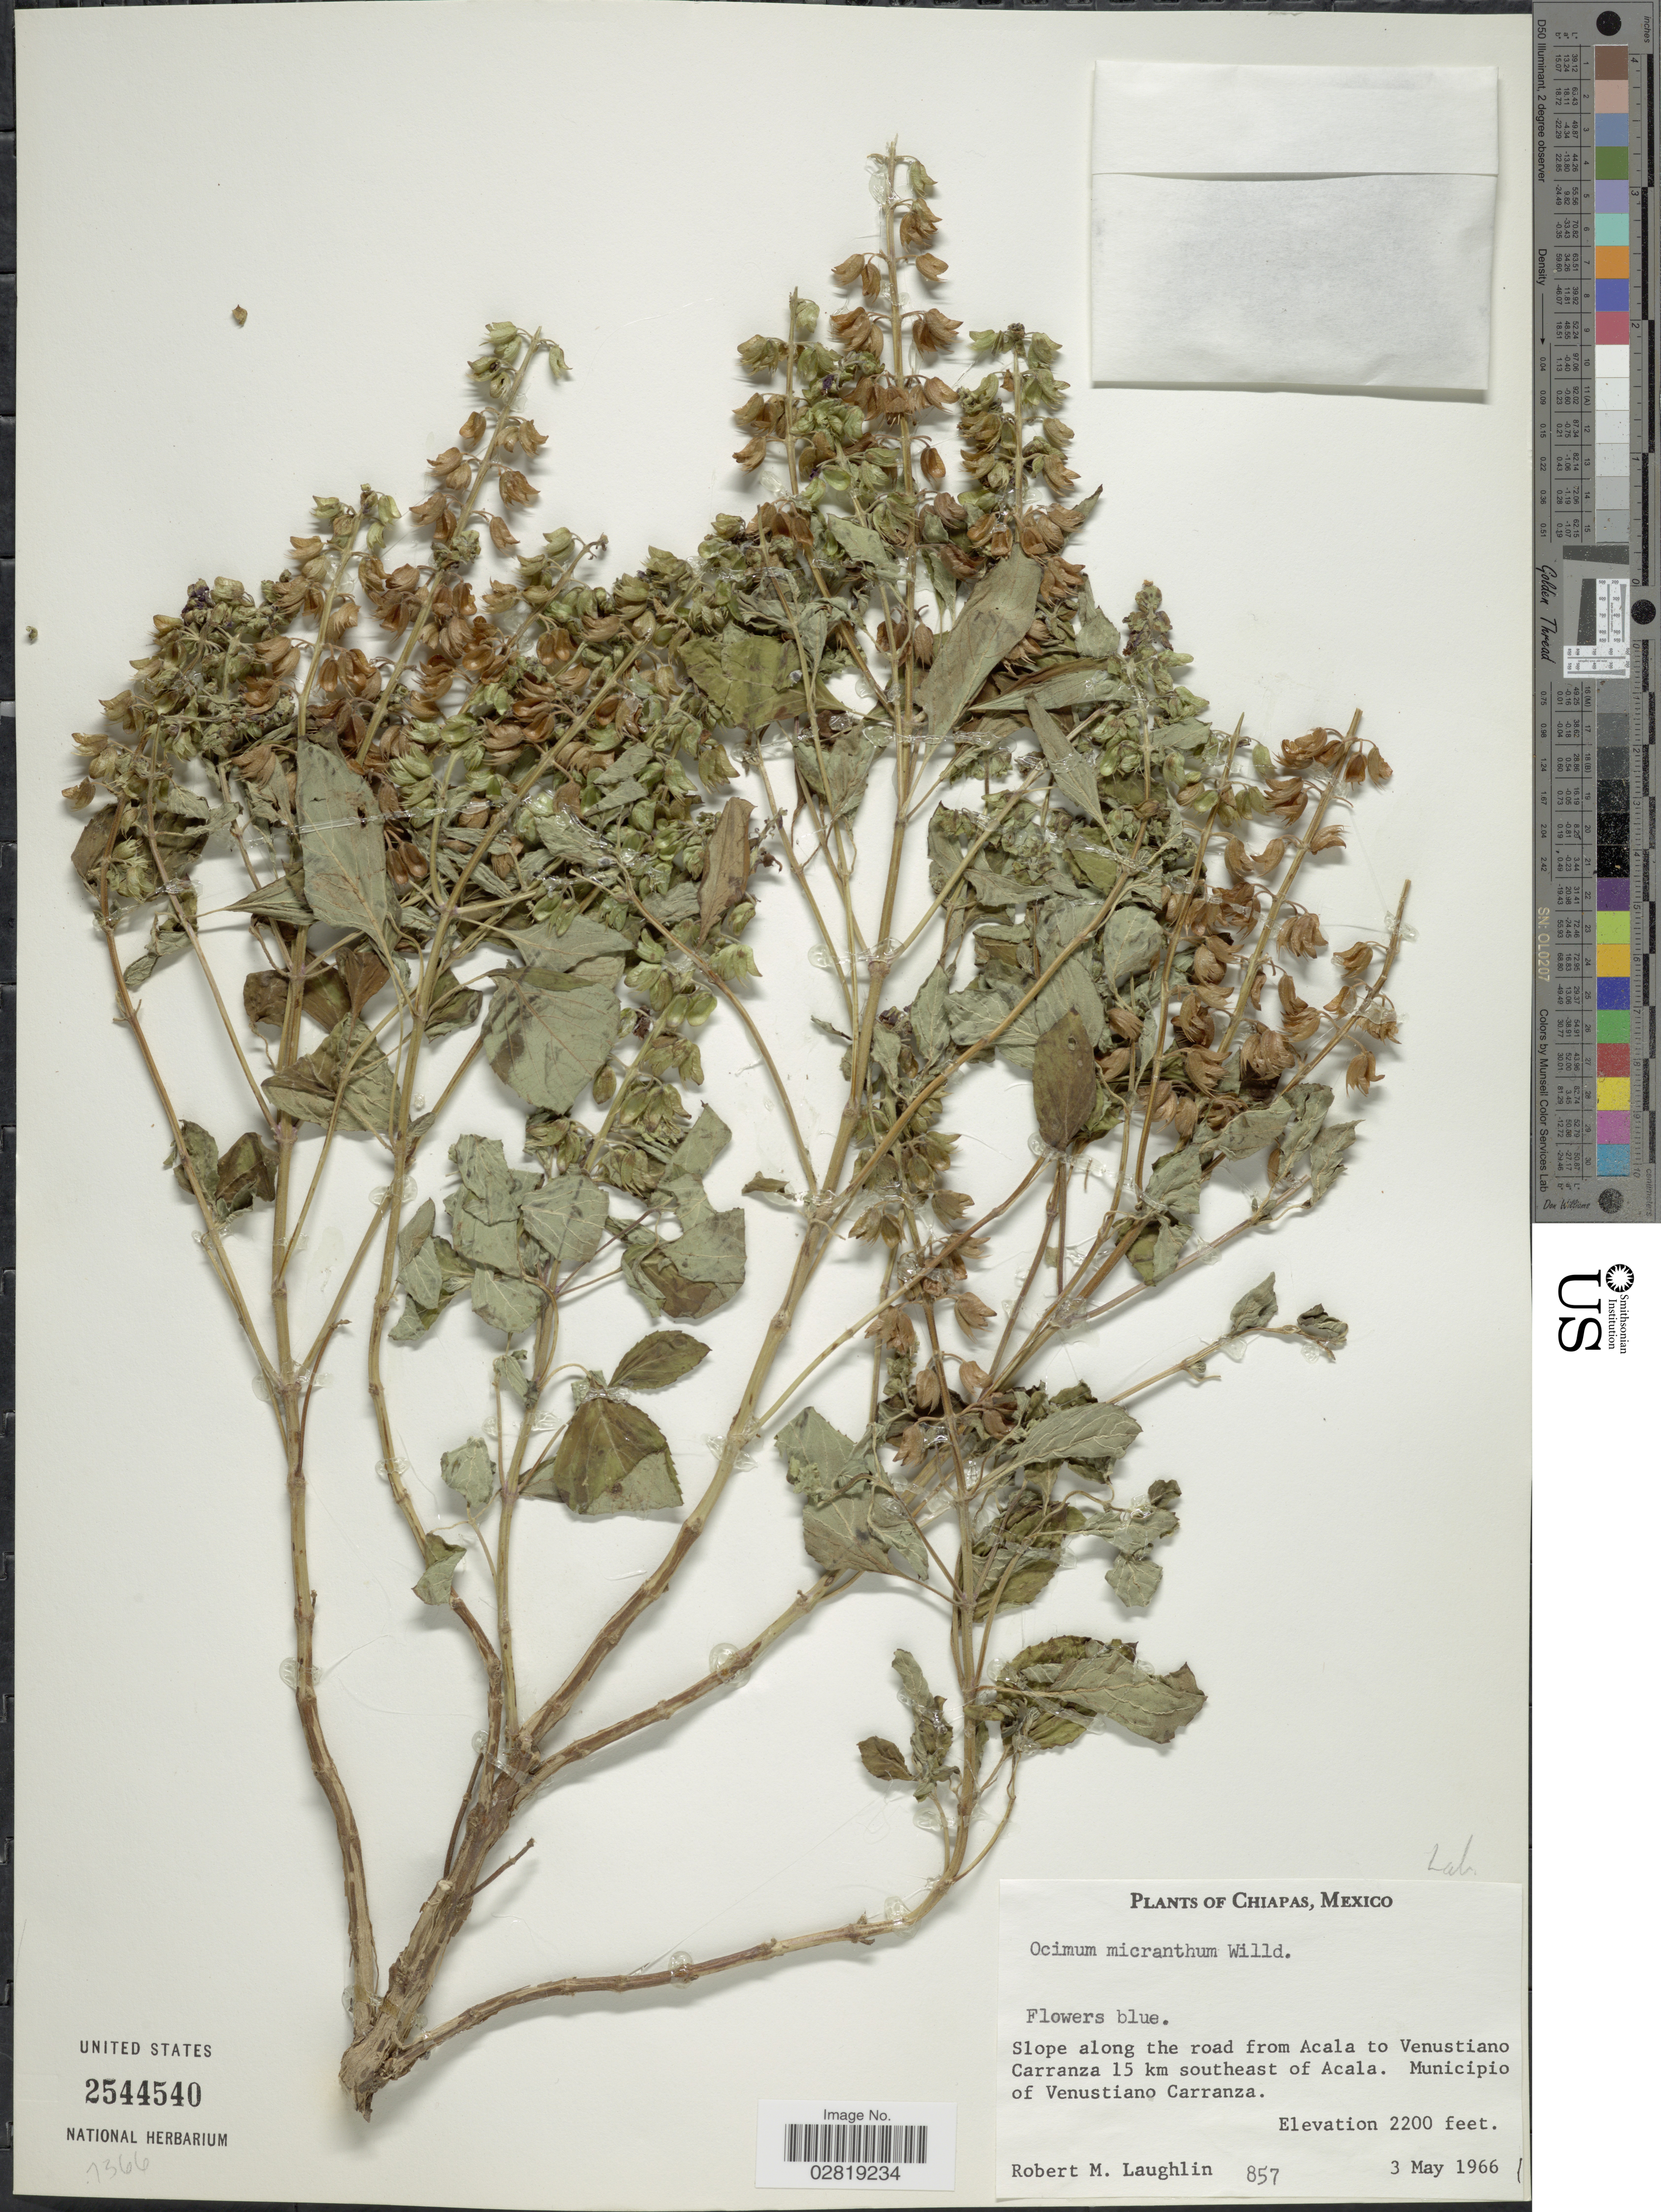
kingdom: Plantae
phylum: Tracheophyta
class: Magnoliopsida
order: Lamiales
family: Lamiaceae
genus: Ocimum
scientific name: Ocimum campechianum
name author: Mill.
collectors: R. M. Laughlin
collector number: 857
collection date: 1966-05-03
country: Mexico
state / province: Chiapas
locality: Slope along the road from Acala to Venustiano Carranza 15 km southeast of Acala. Municipio of Venustiano Carranza.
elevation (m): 671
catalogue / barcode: US 2544540